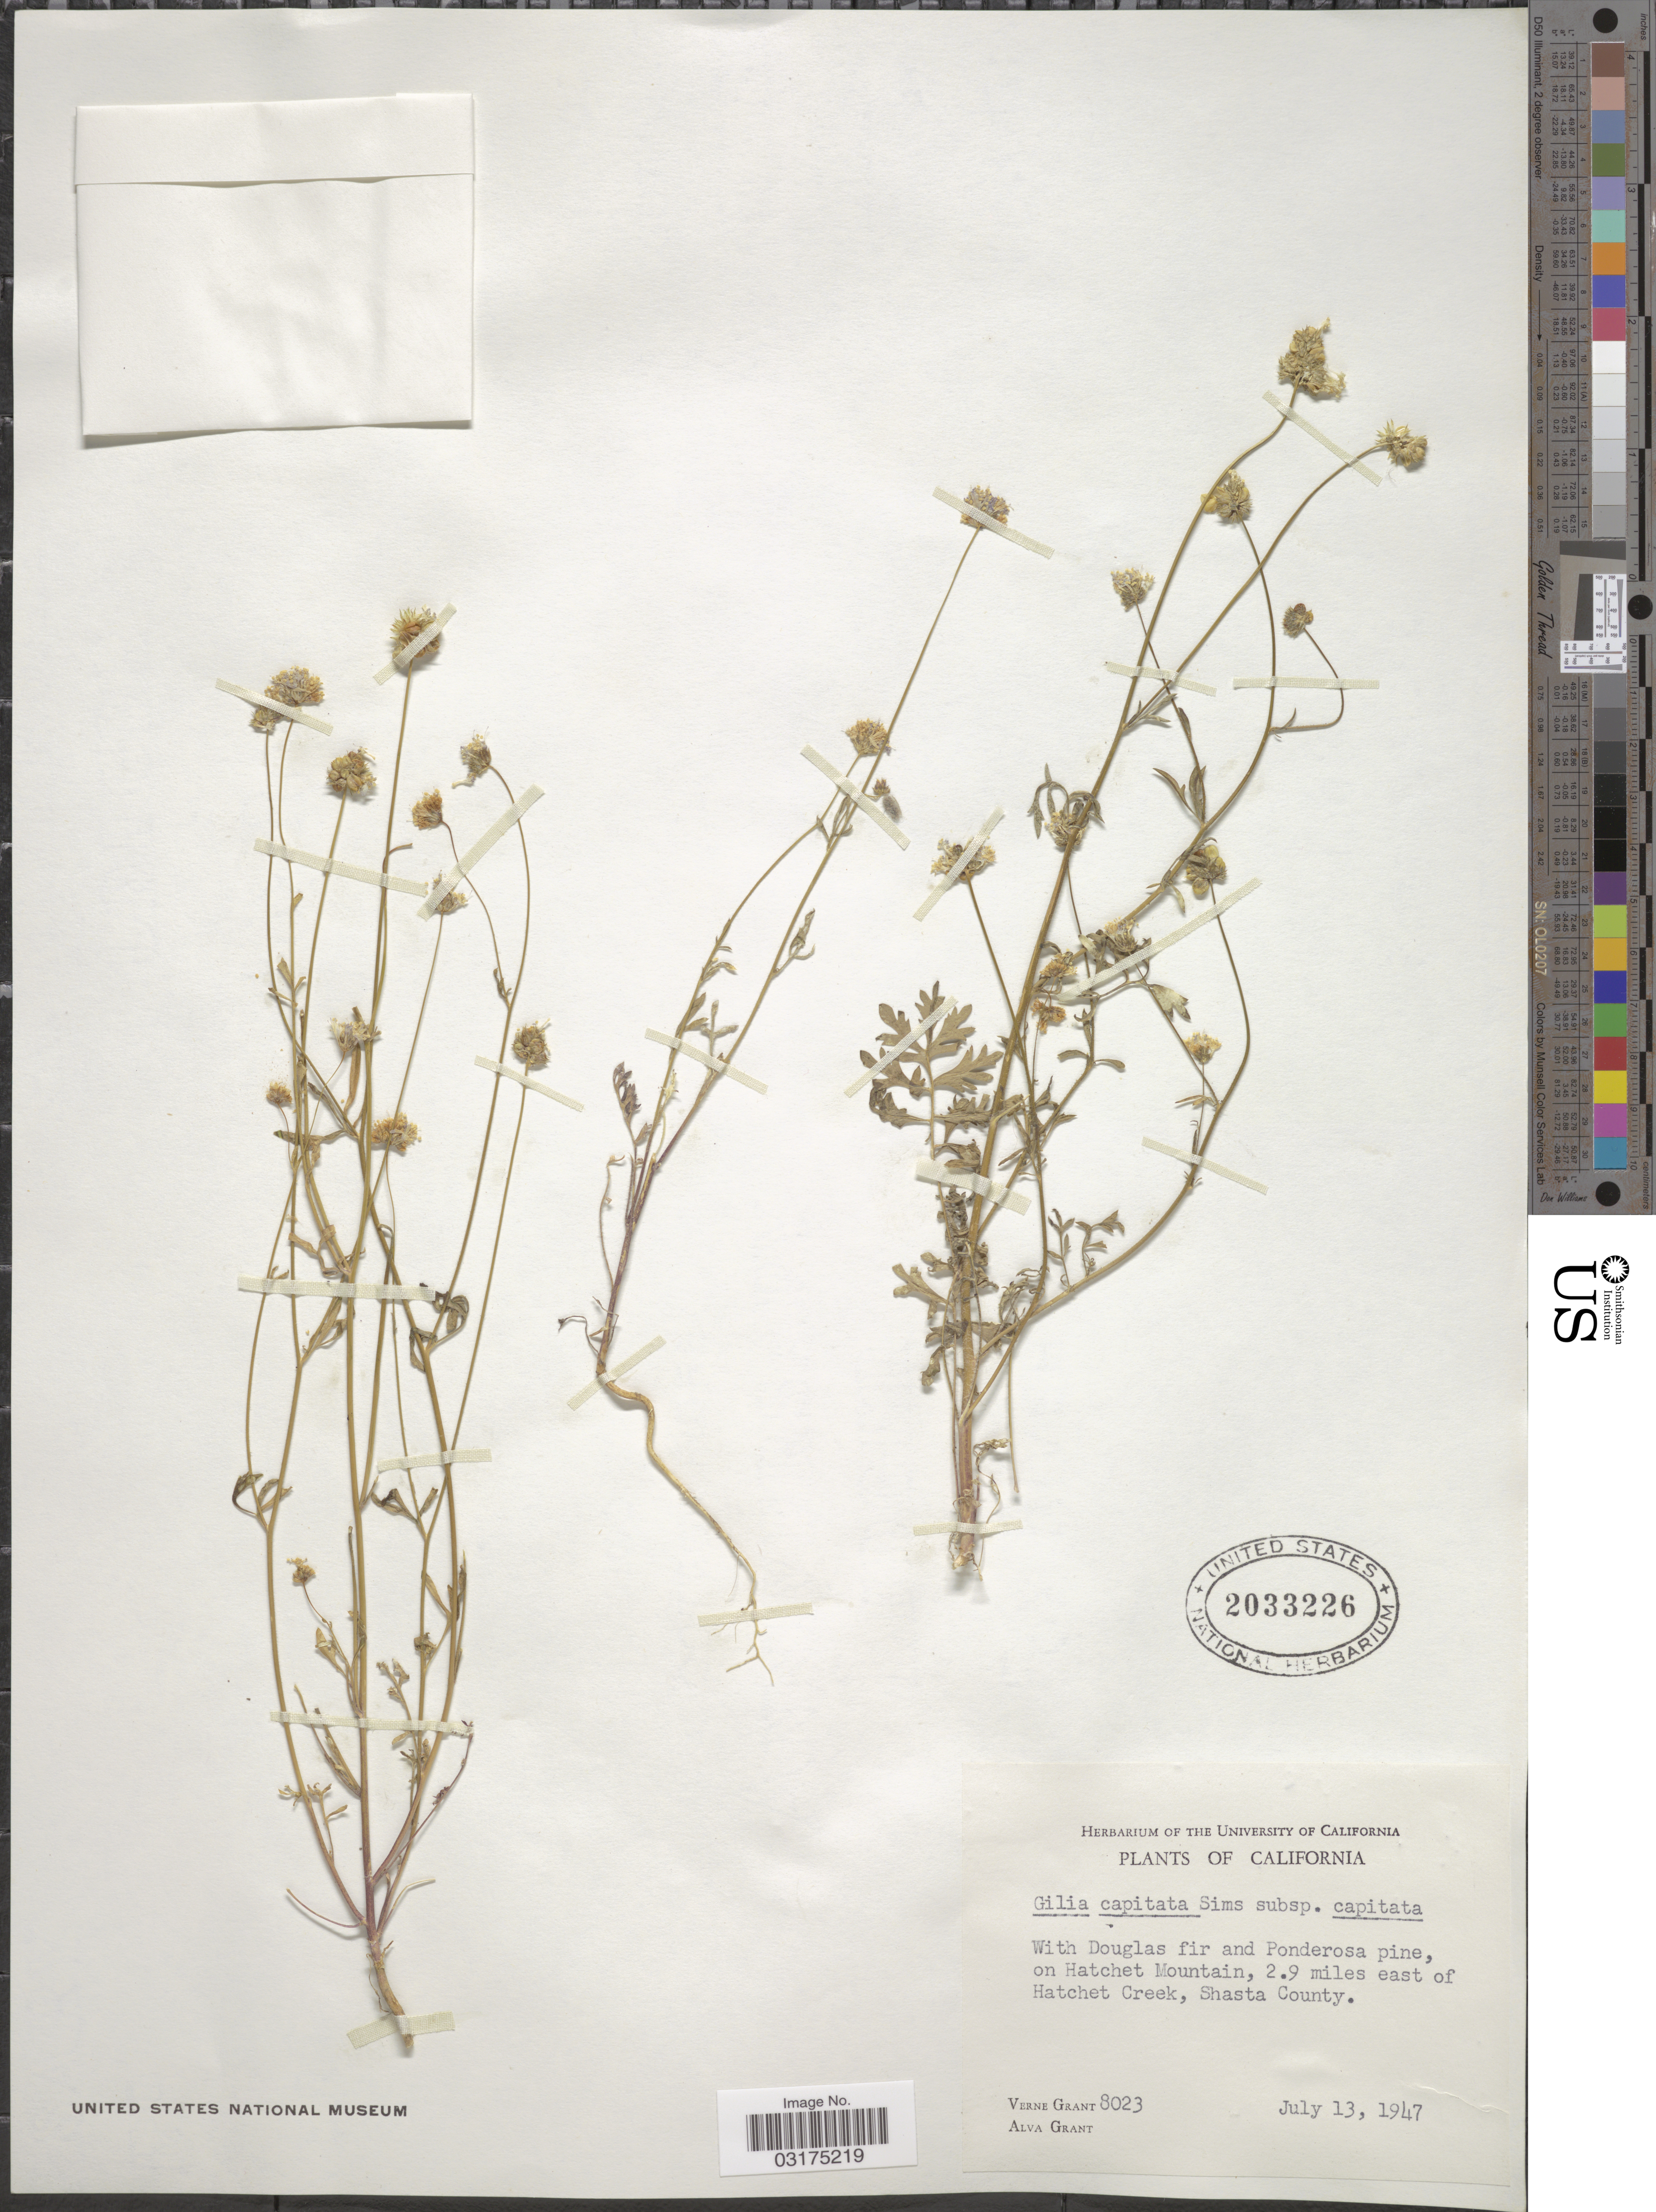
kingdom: Plantae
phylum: Tracheophyta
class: Magnoliopsida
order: Ericales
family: Polemoniaceae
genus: Gilia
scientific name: Gilia capitata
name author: Sims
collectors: V. Grant & A. Grant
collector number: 8023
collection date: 1948-07-13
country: United States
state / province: California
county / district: Shasta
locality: On Hatchet Mountain, 2.9 miles east of Hatchet Creek, Shasta County.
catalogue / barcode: US 2033226